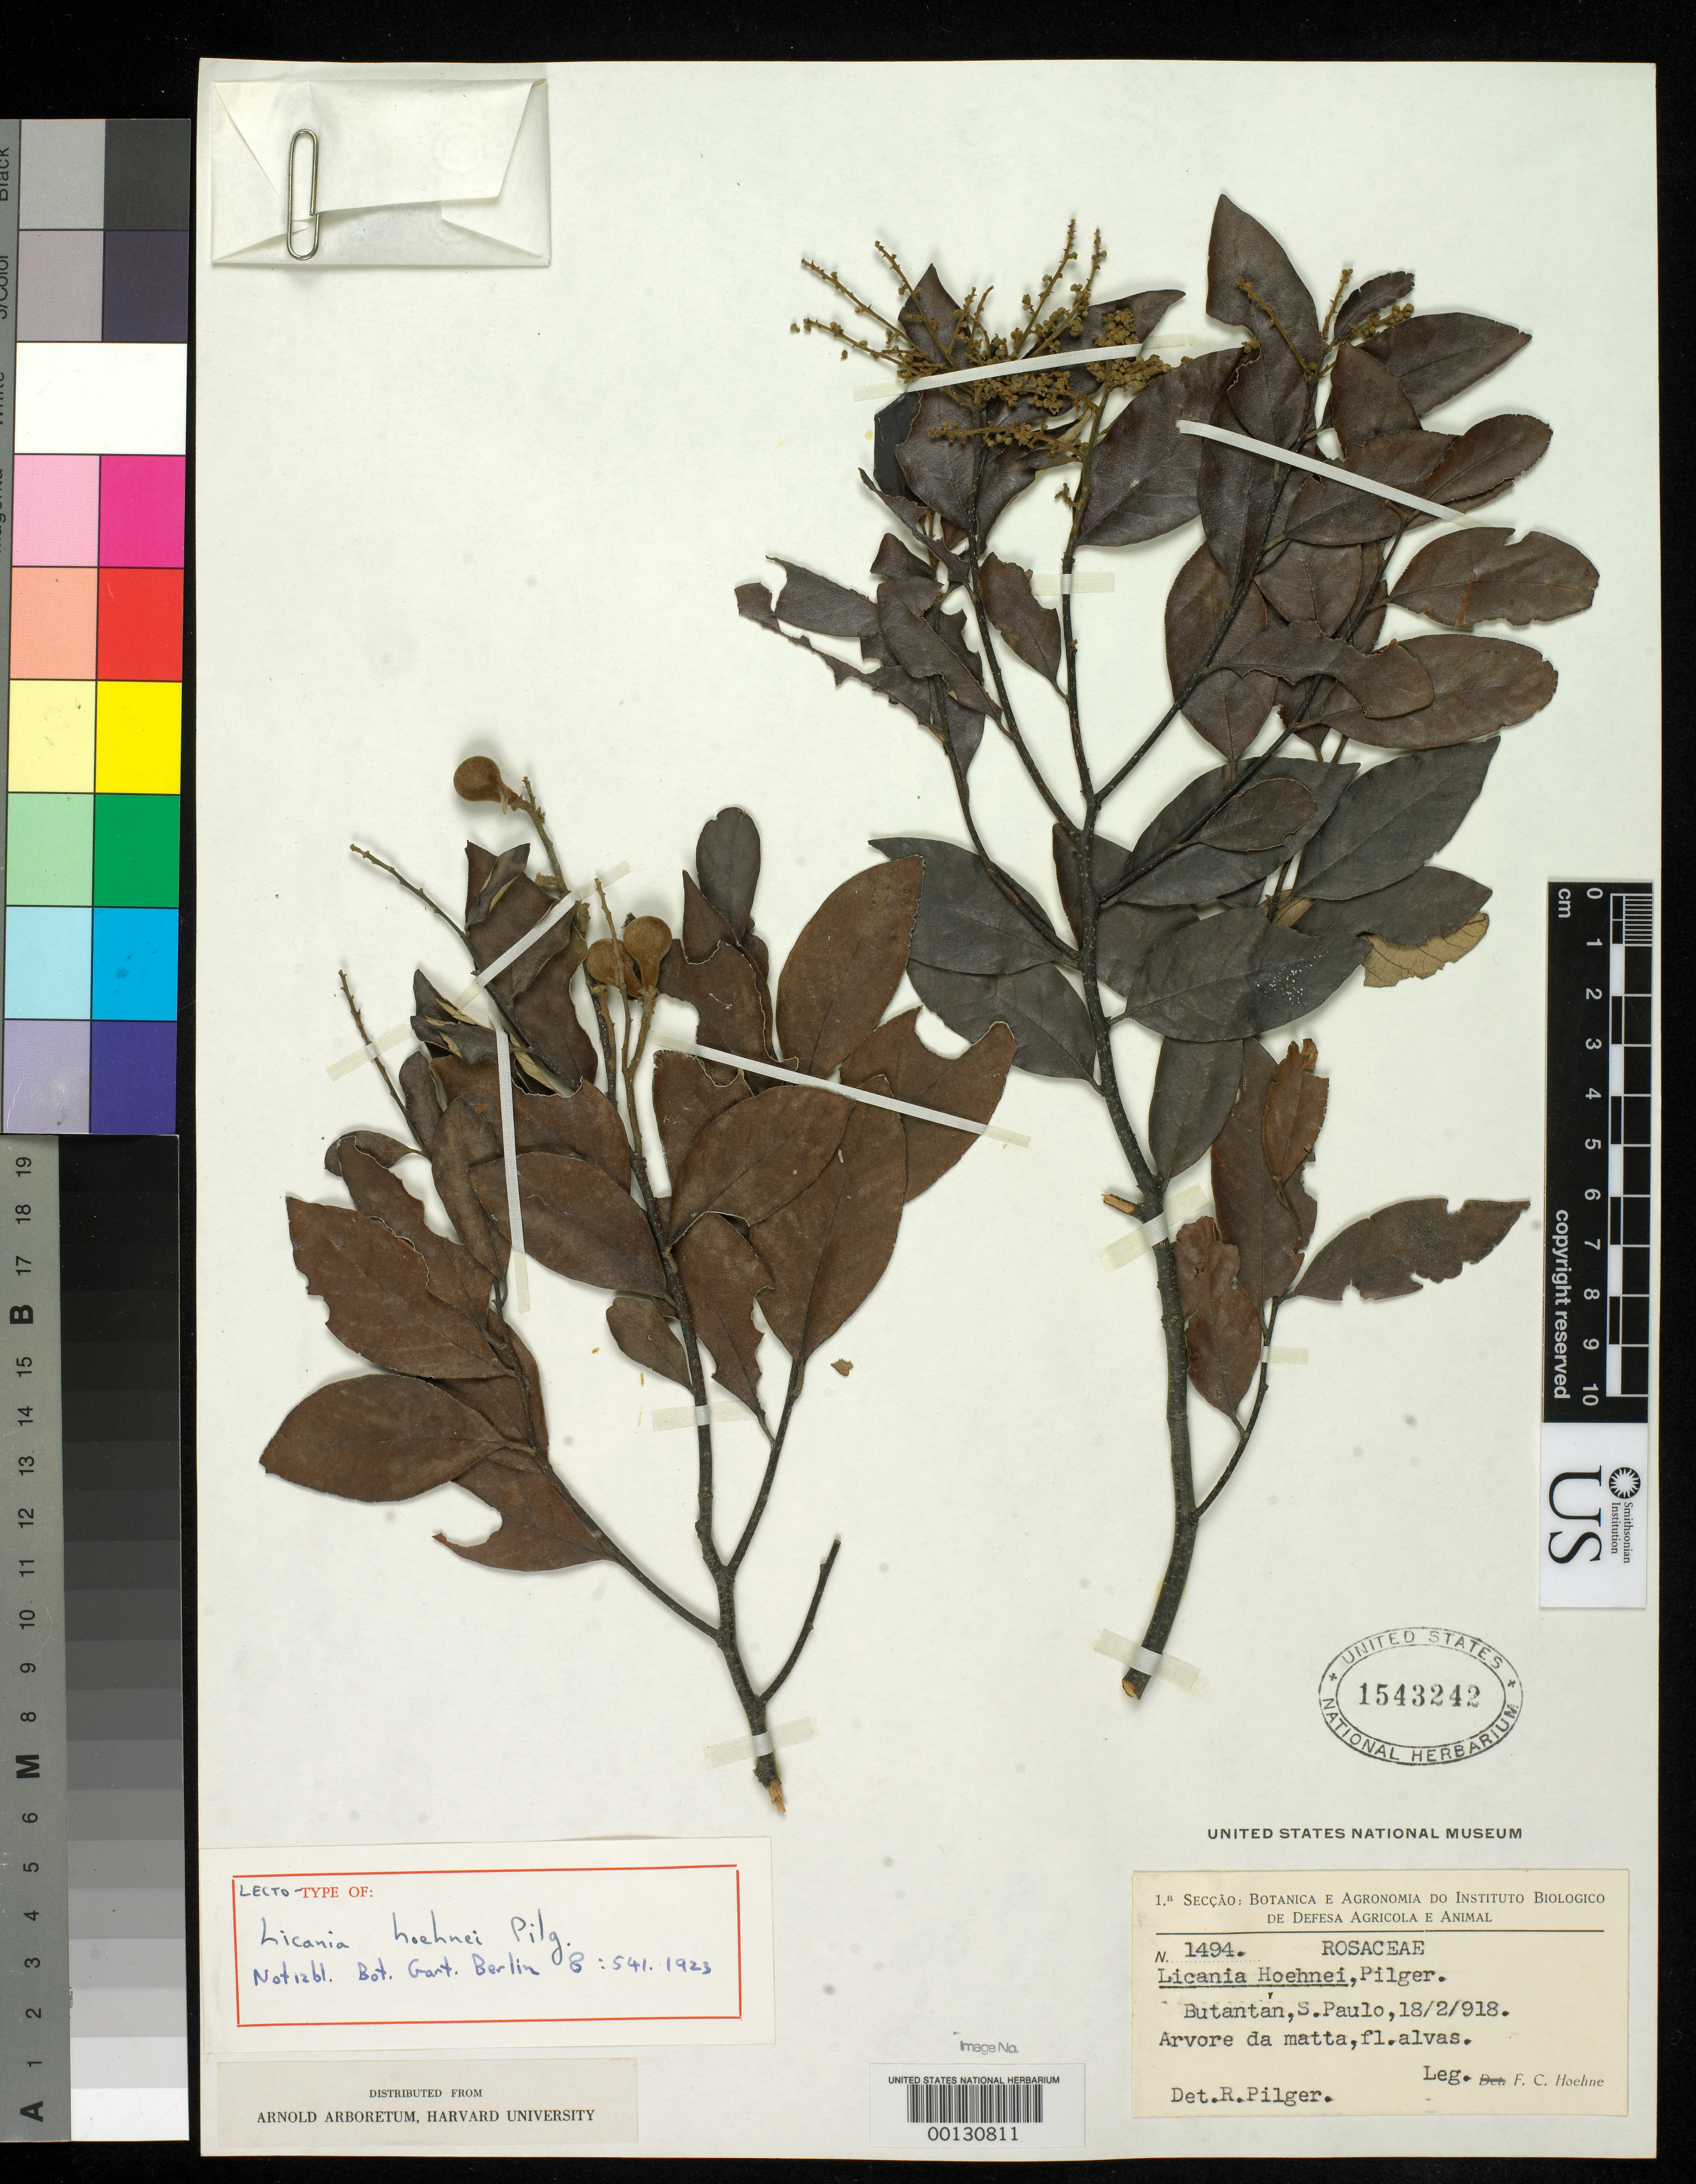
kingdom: Plantae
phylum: Tracheophyta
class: Magnoliopsida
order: Malpighiales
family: Chrysobalanaceae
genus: Licania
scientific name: Licania hoehnei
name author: Pilg.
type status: Isotype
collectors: F. C. Hoehne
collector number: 1494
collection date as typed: Feb 1918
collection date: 1918-02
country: Brazil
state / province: São Paulo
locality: Butantan.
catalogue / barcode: US 1543242